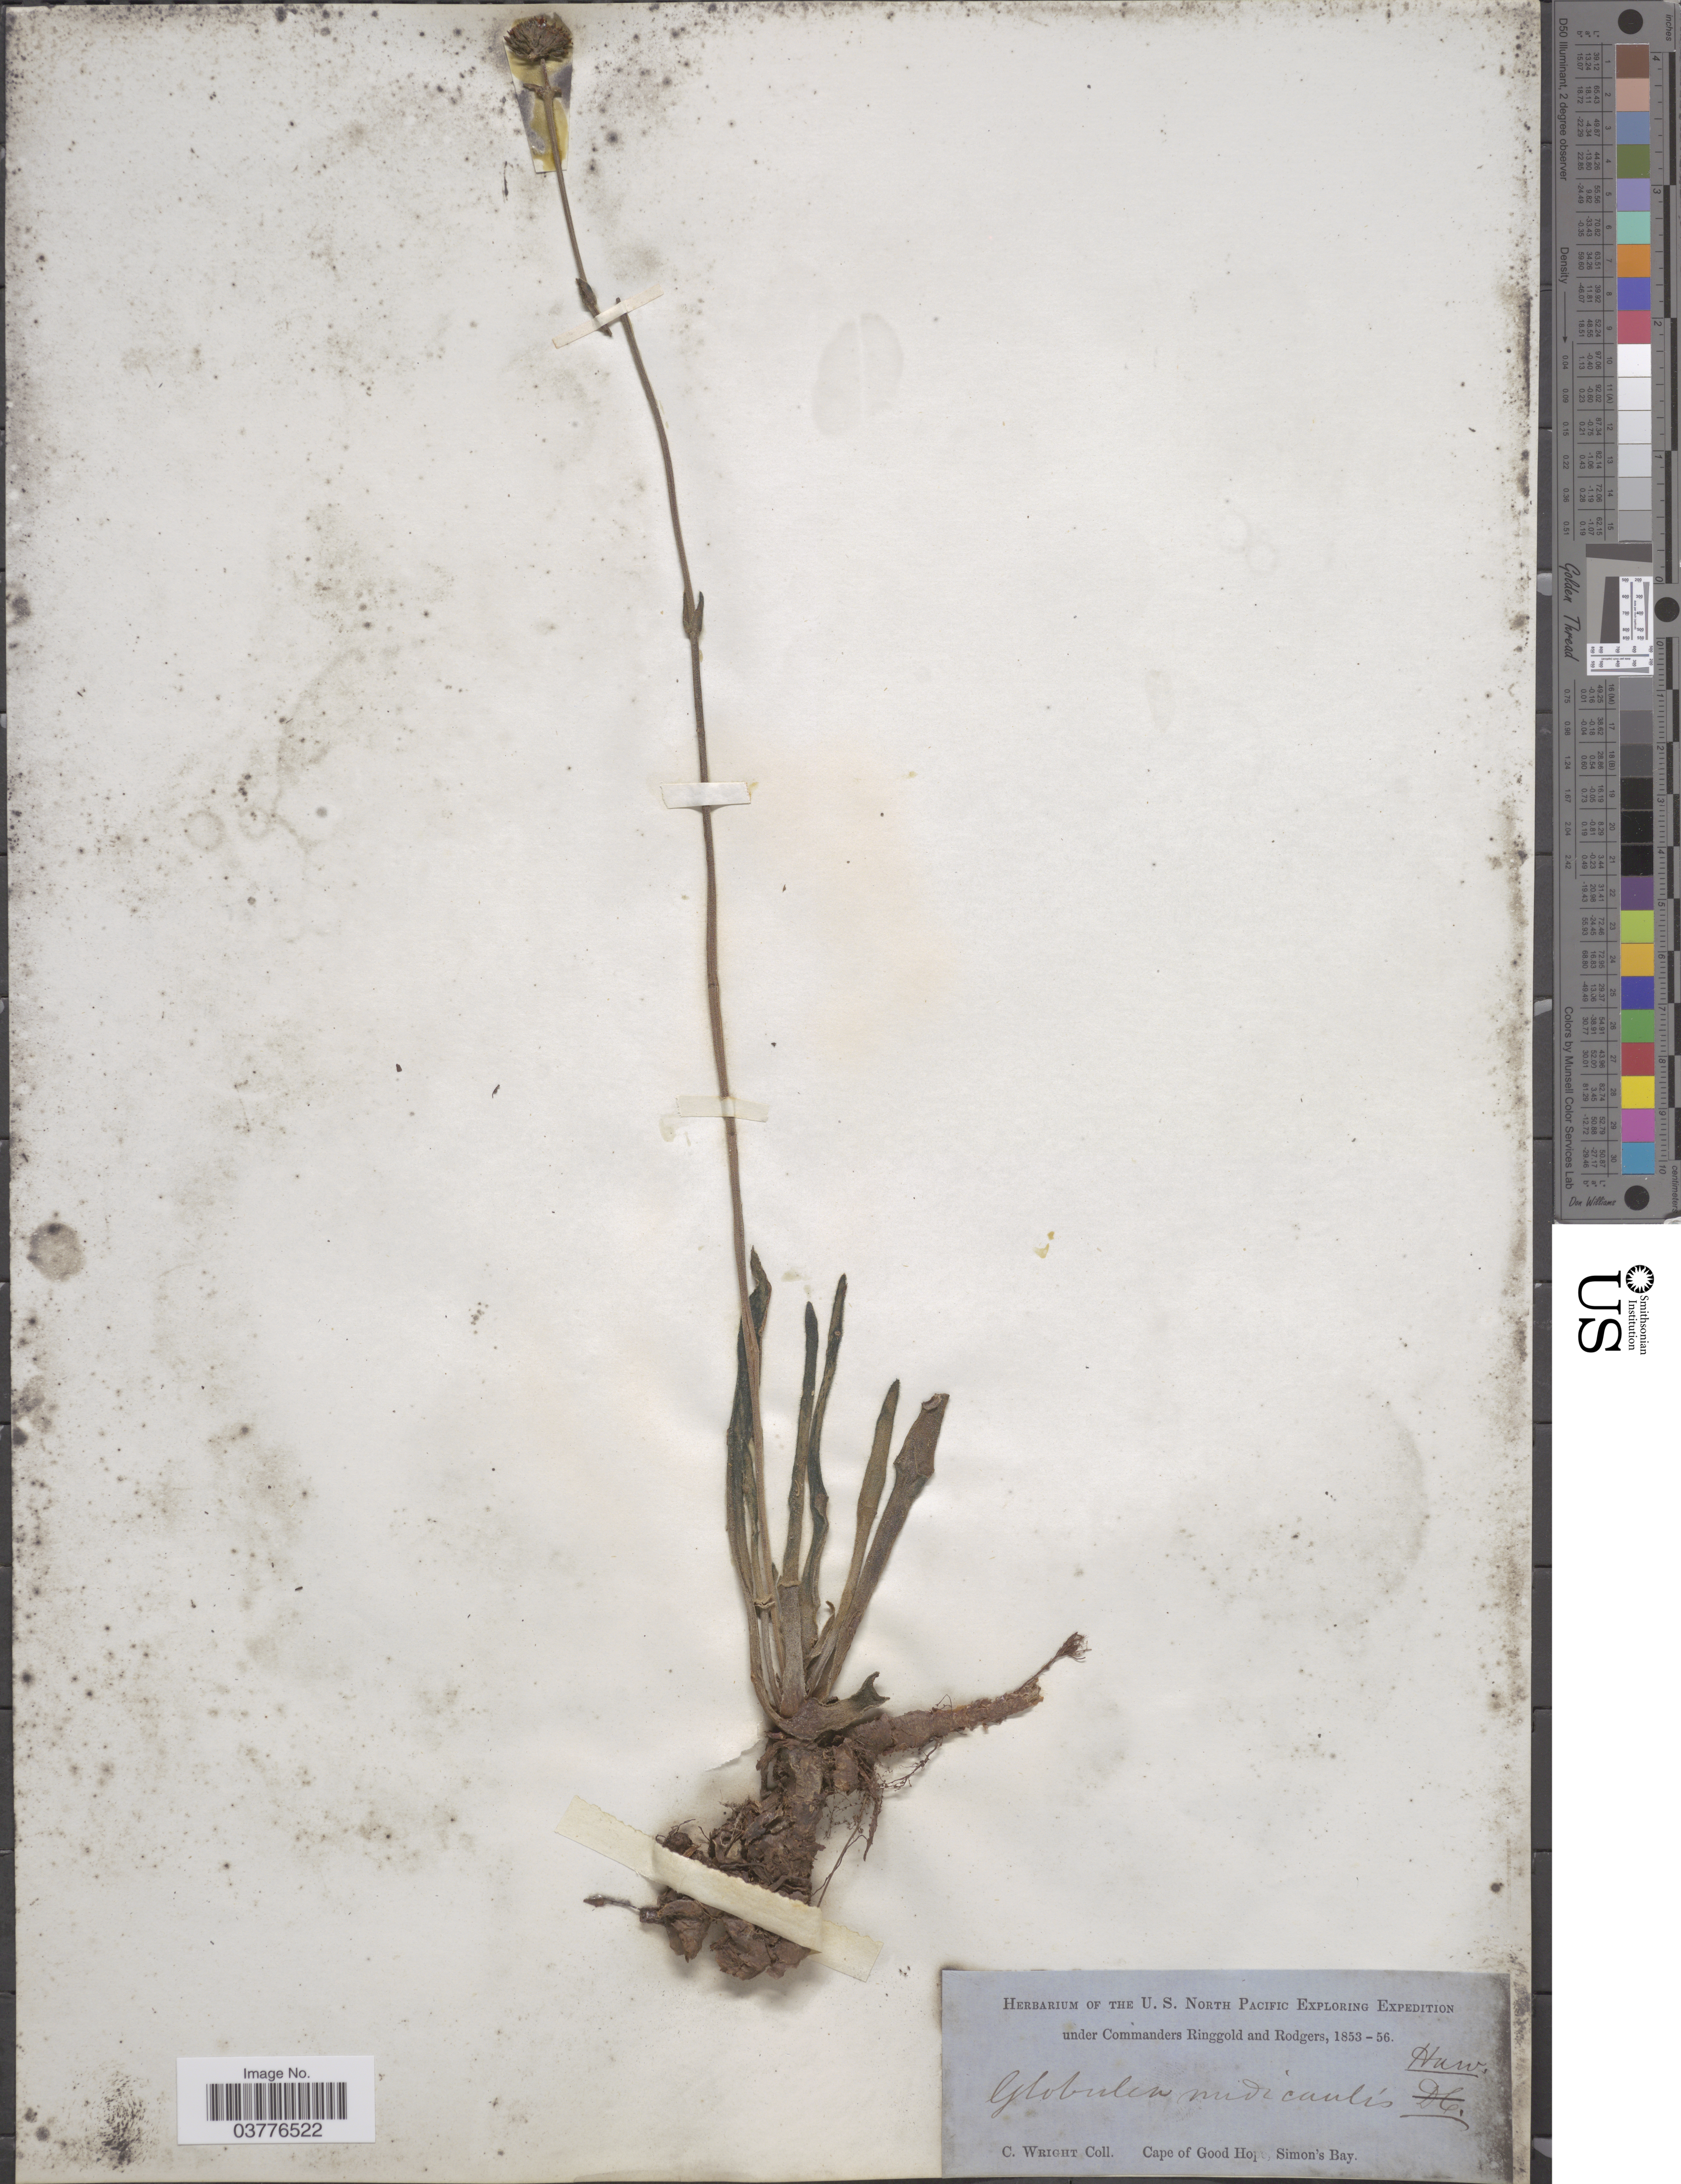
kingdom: Plantae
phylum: Tracheophyta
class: Magnoliopsida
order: Saxifragales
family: Crassulaceae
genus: Crassula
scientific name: Crassula nudicaulis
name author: L.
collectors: C. Wright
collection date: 1853/1856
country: South Africa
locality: Cape of Good Hope, Simon's Bay.